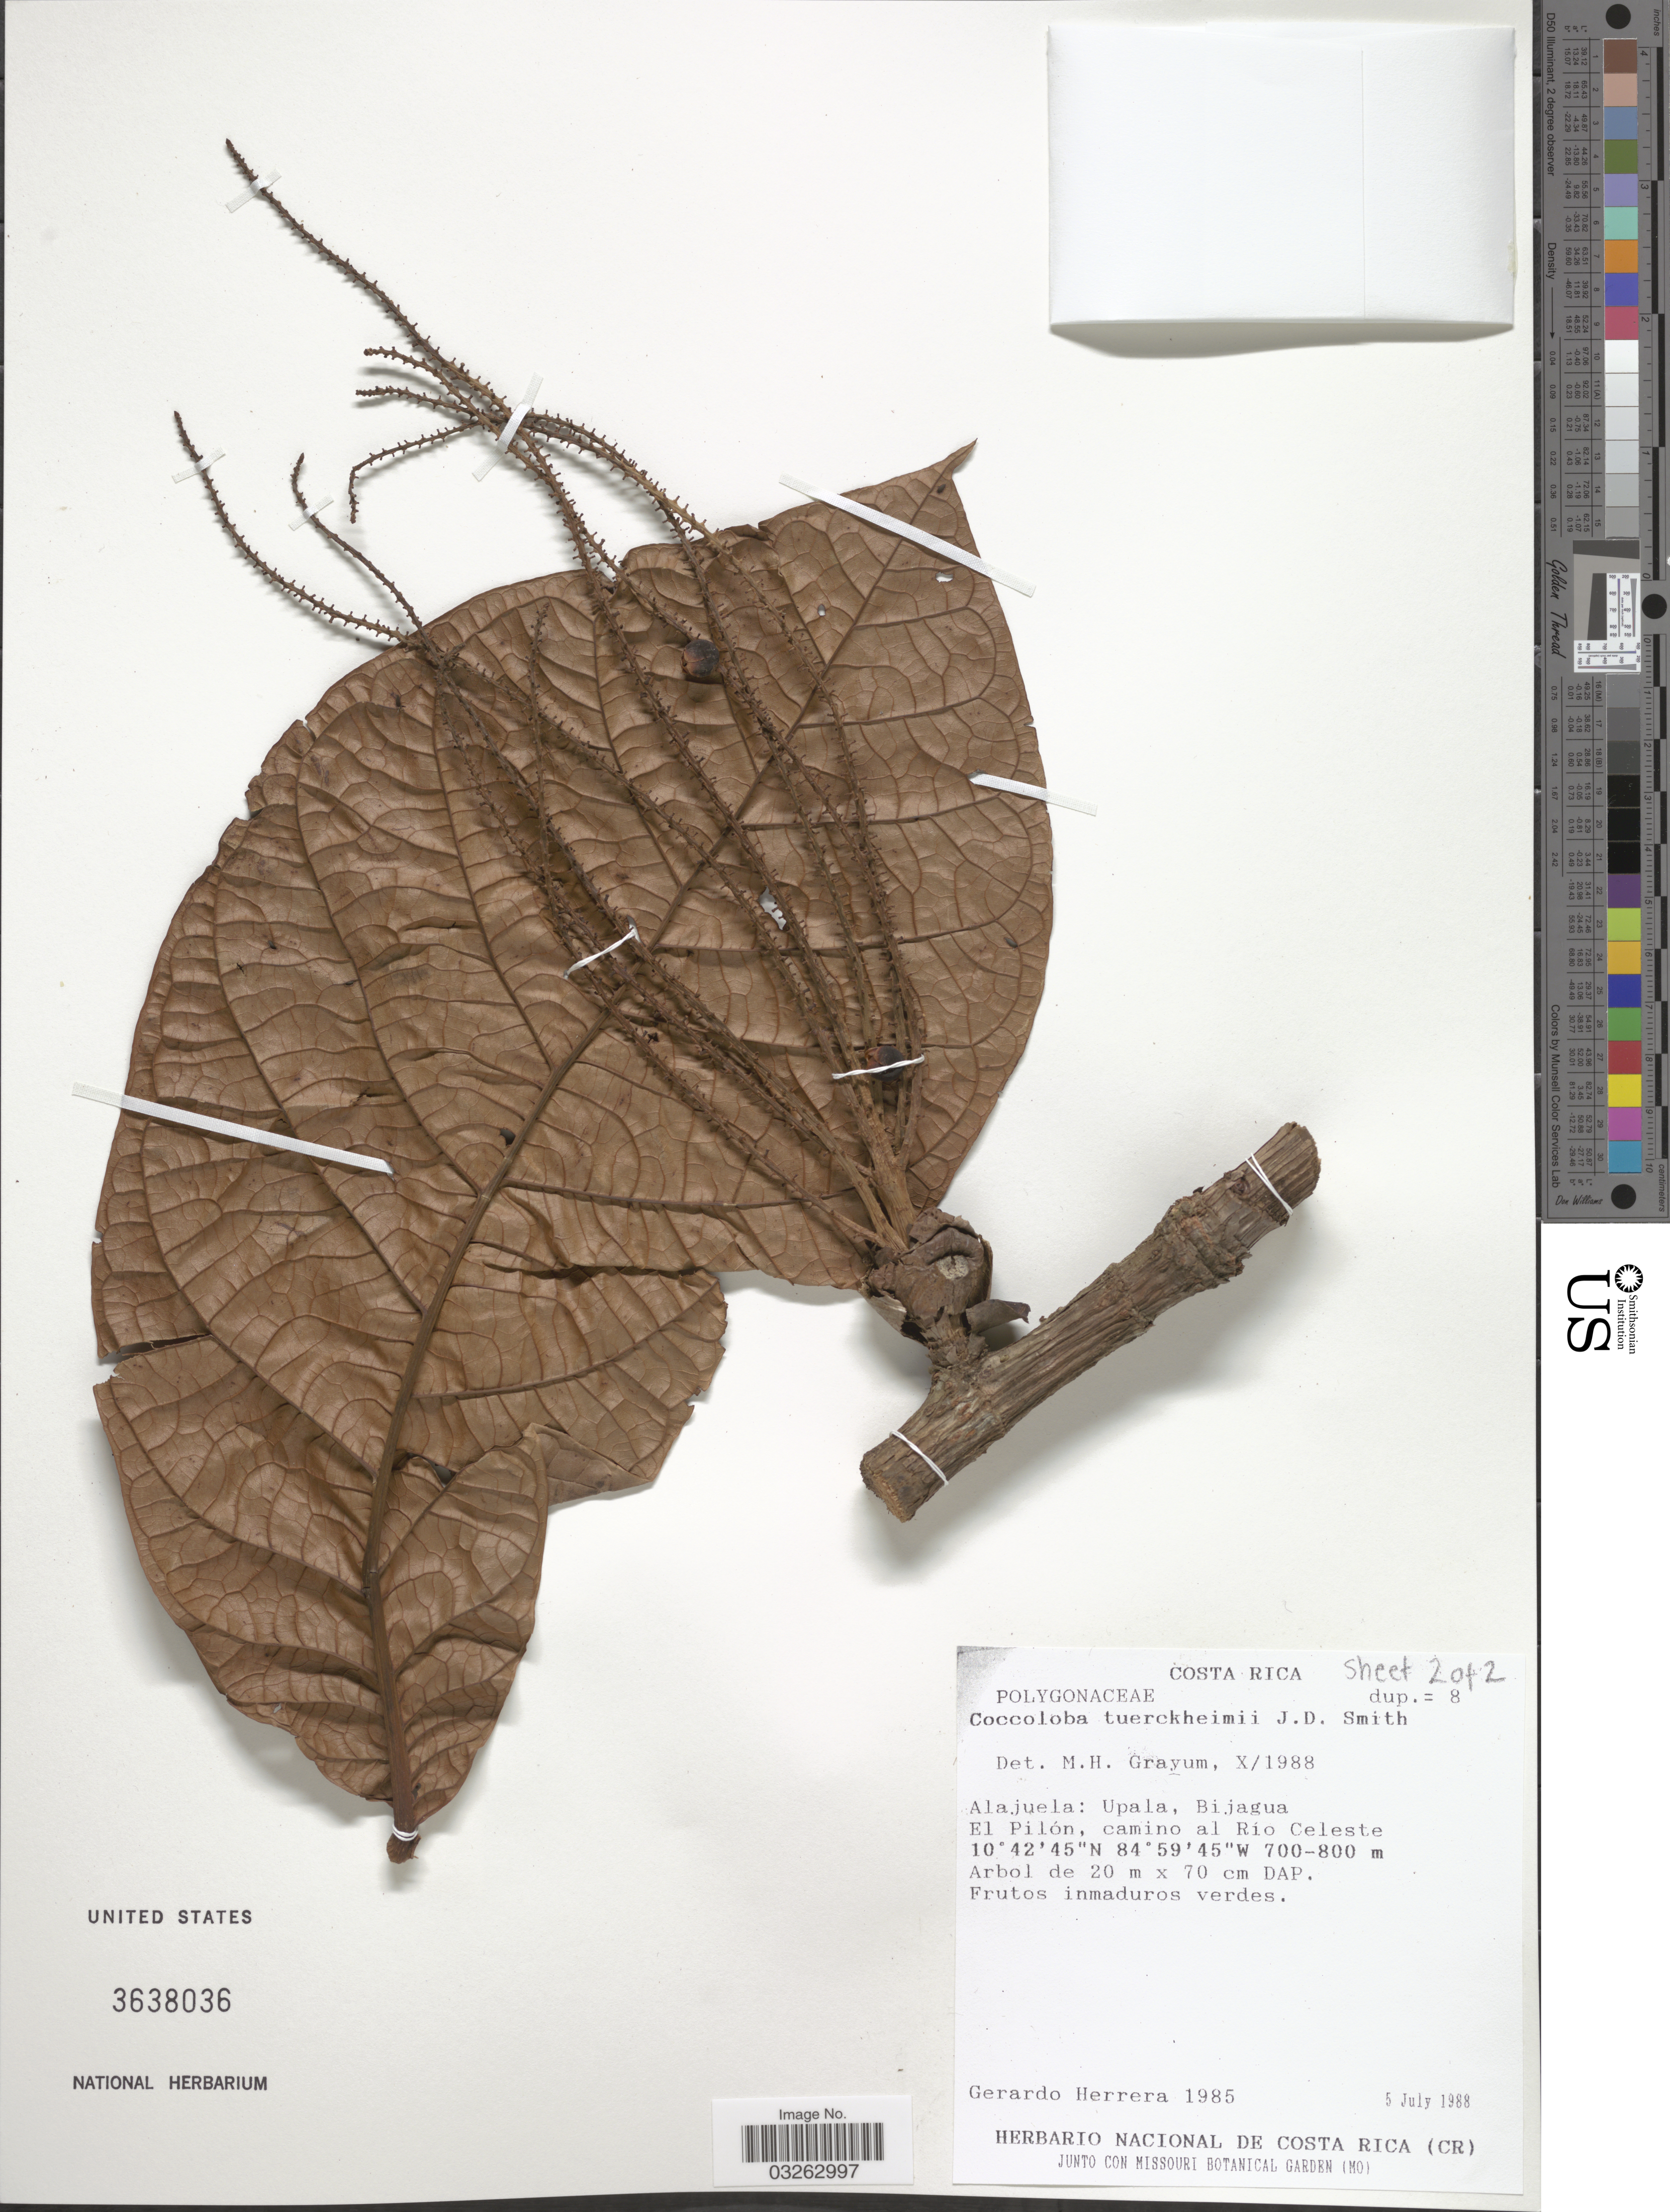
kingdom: Plantae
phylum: Tracheophyta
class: Magnoliopsida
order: Caryophyllales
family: Polygonaceae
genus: Coccoloba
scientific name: Coccoloba tuerckheimii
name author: Donn. Sm.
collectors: G. Herrera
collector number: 1985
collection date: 1988-07-05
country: Costa Rica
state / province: Alajuela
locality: Upala, Bijagua El Pilón, camino al Río Celeste.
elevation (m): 700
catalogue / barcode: US 3638036